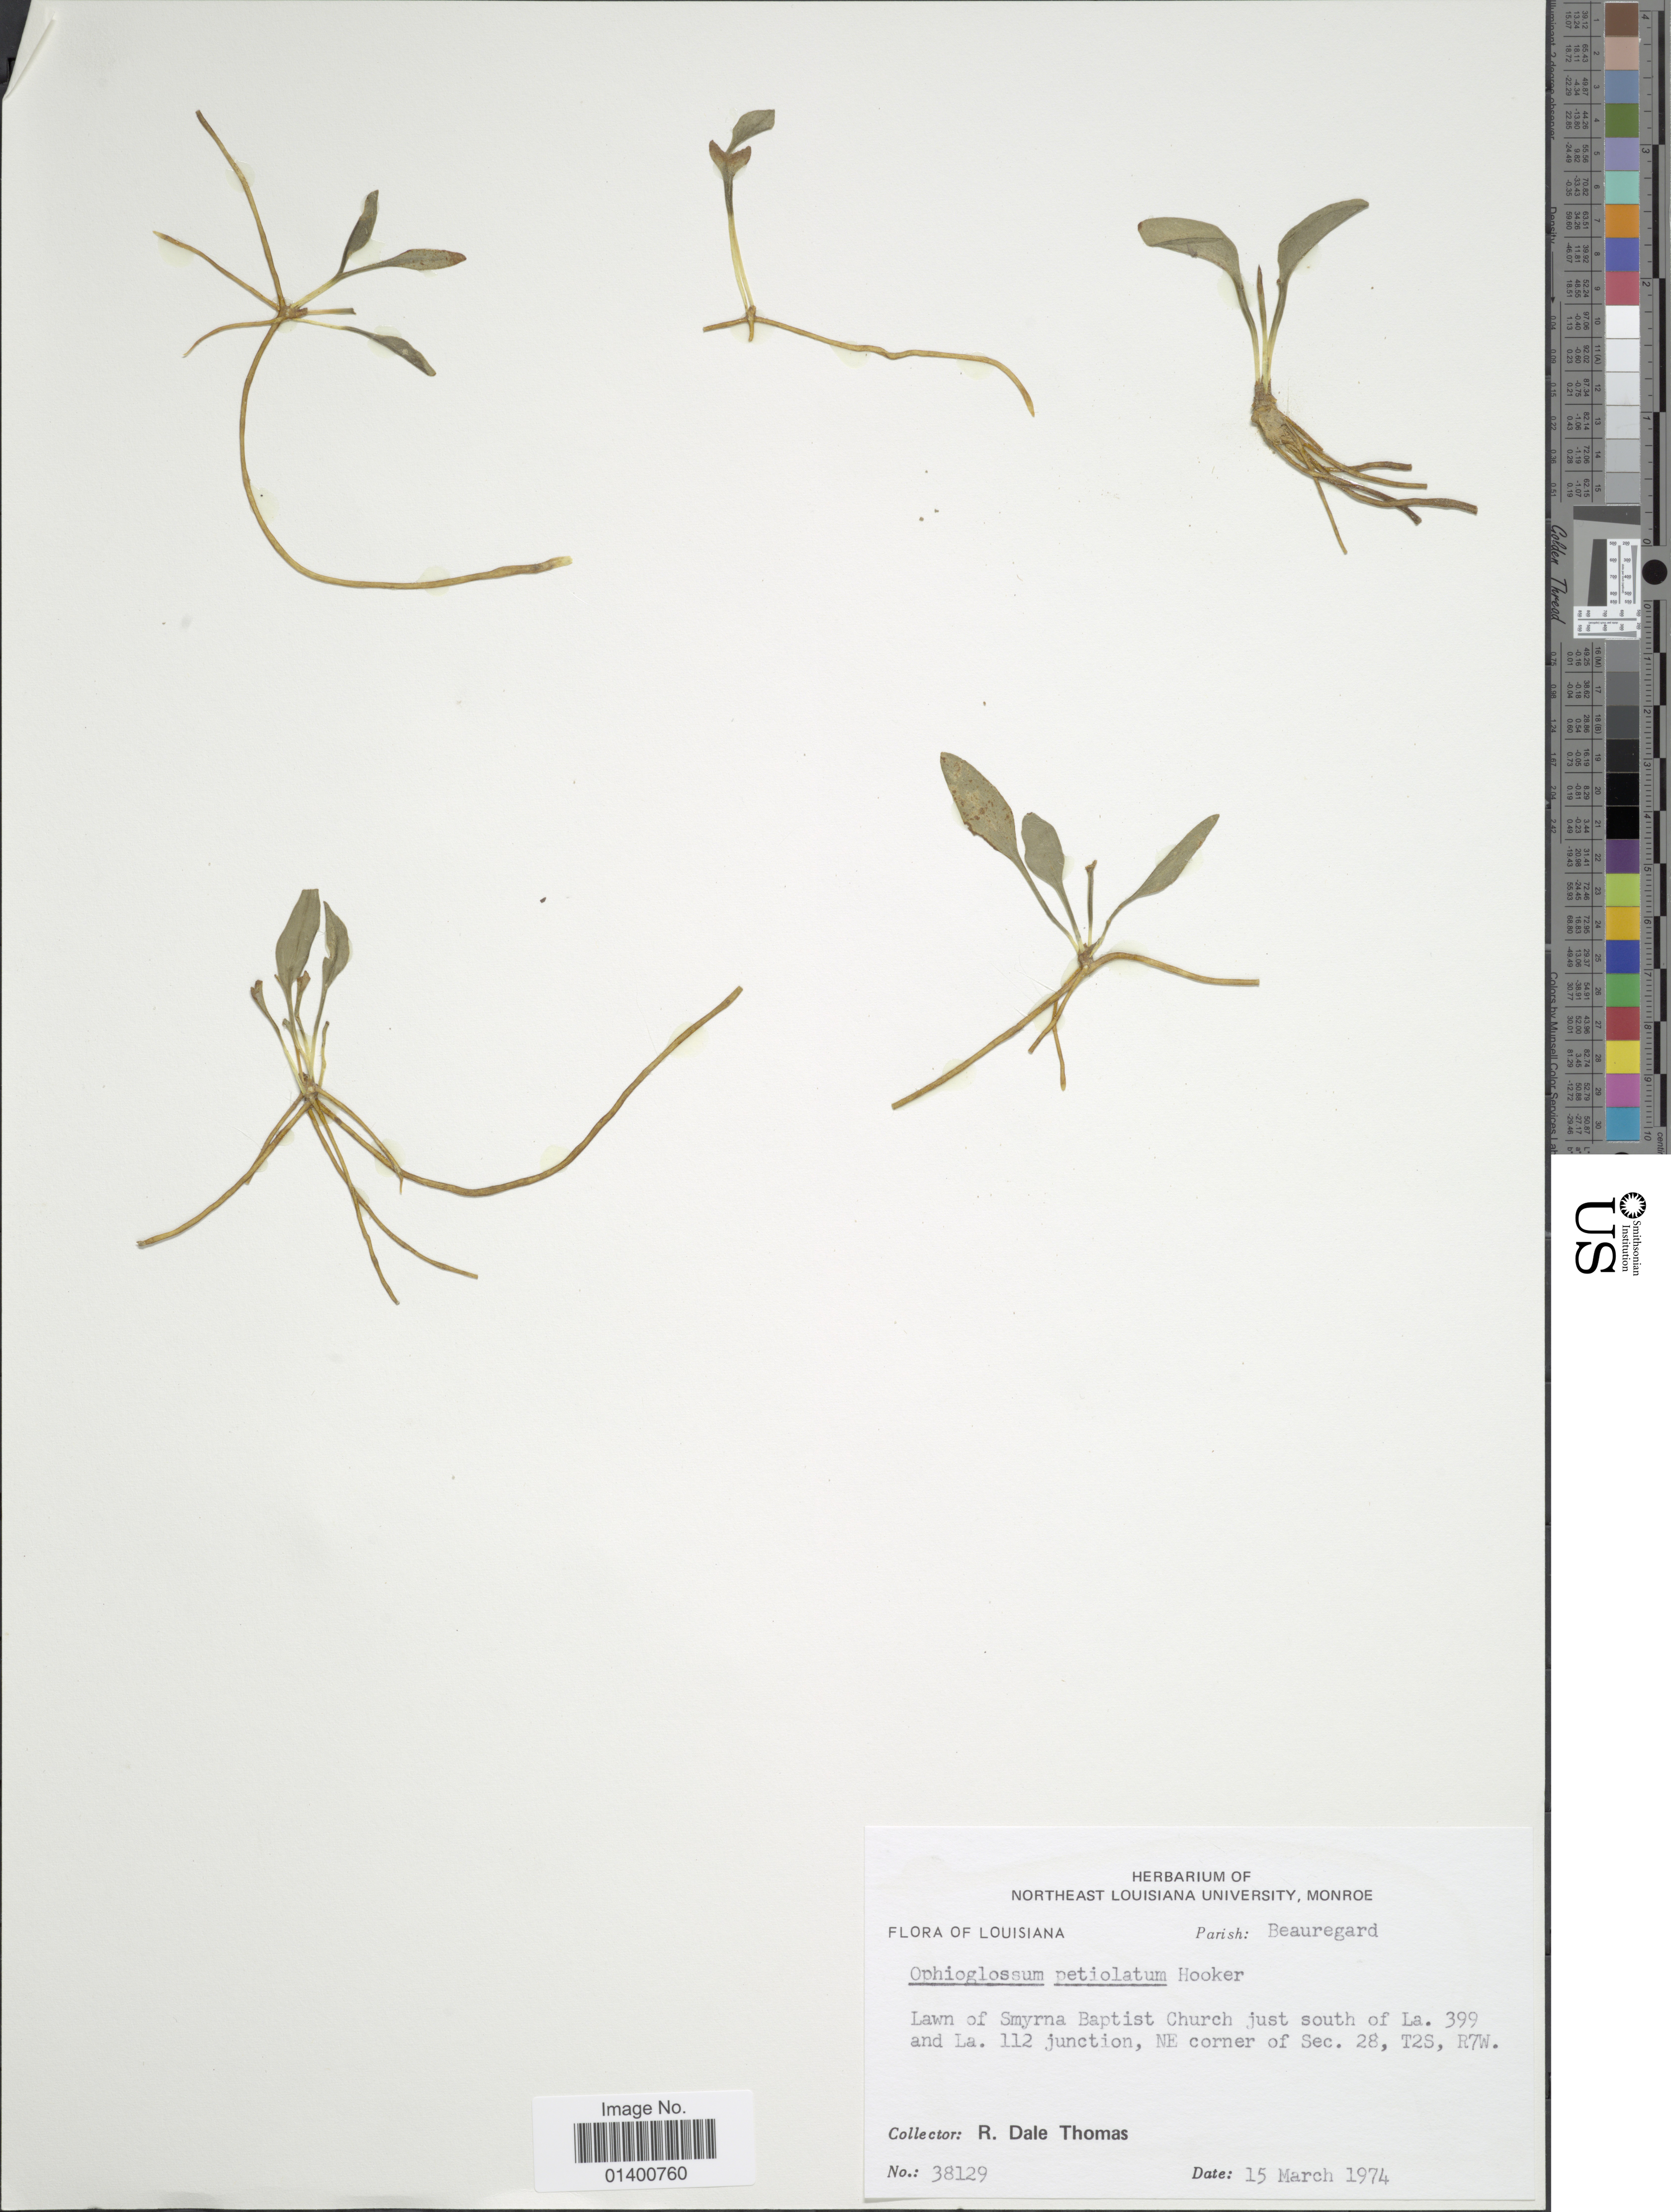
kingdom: Plantae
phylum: Tracheophyta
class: Polypodiopsida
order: Ophioglossales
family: Ophioglossaceae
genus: Ophioglossum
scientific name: Ophioglossum petiolatum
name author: Hook.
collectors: R. Thomas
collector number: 38129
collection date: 1974-03-15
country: United States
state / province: Louisiana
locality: Parish Beauregard, Lawn of Smyrna Baptist Church just south of La. 399 and La. 112 junction, NE corner of Sec. 28, T2S, R7W